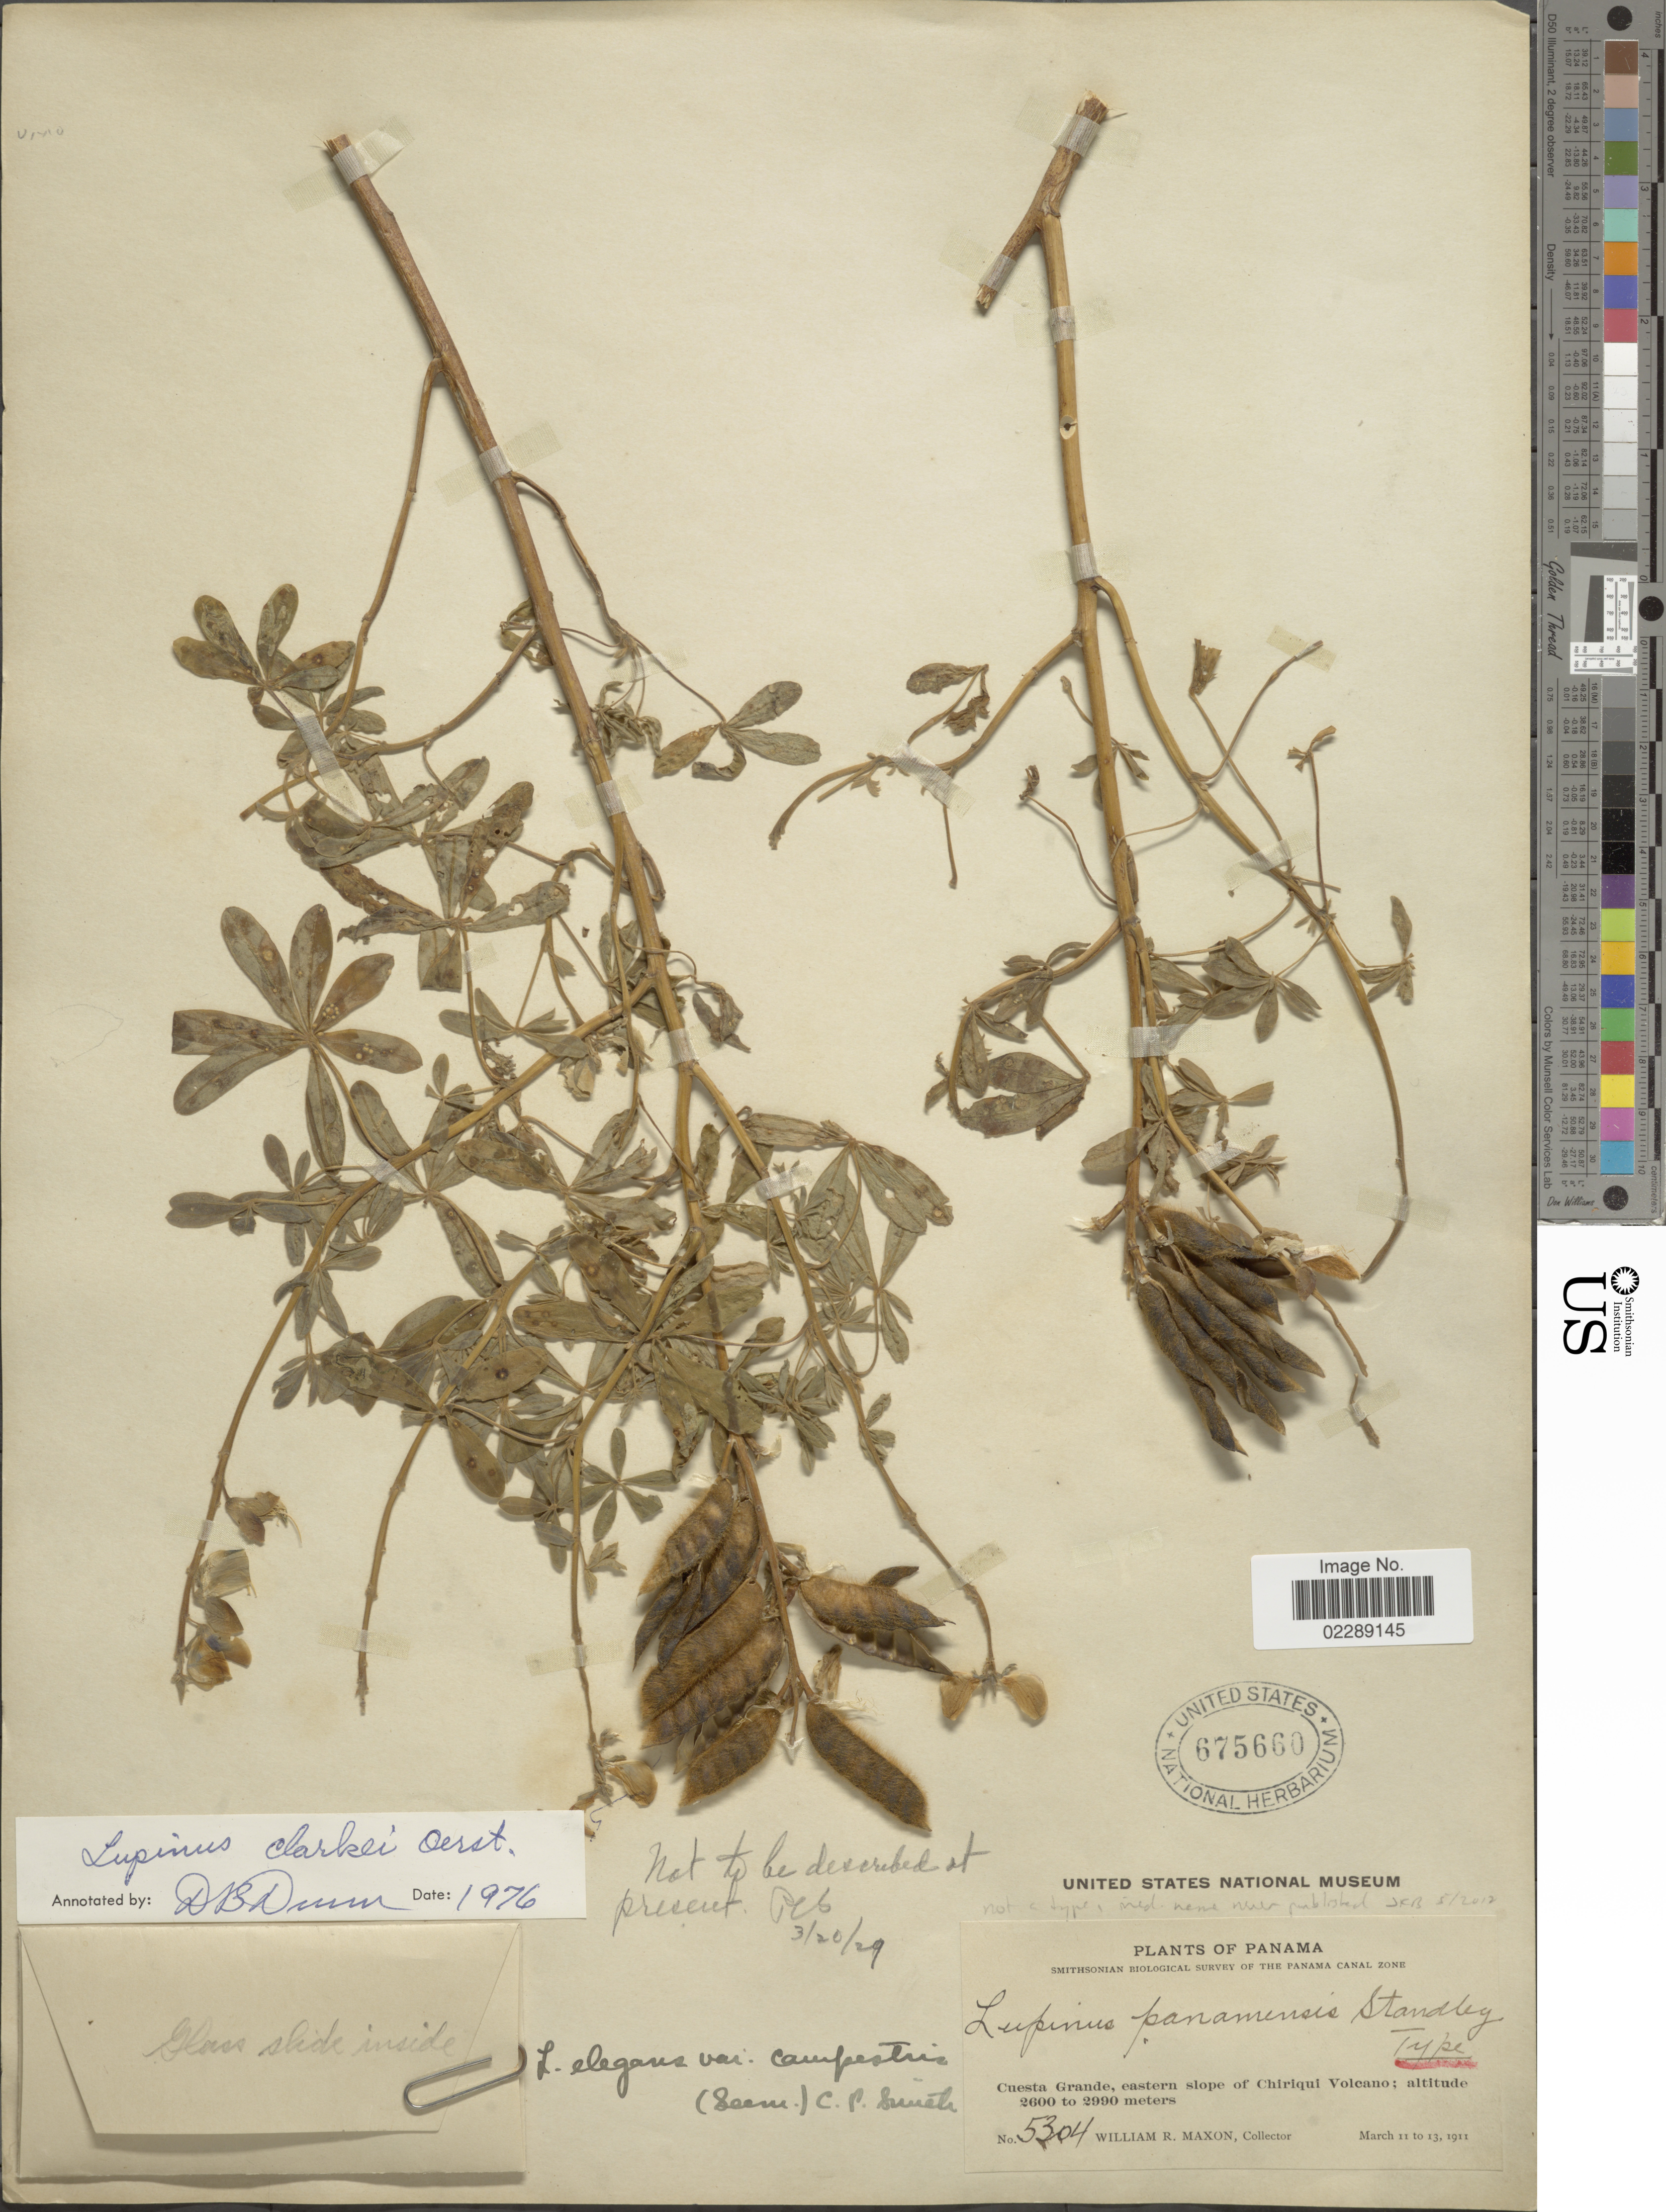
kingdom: Plantae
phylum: Tracheophyta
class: Magnoliopsida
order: Fabales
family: Fabaceae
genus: Lupinus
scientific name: Lupinus clarkei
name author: Oerst.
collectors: W. R. Maxon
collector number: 5304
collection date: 1911-03-11/1911-03-13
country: Panama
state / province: Chiriqui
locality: Cuesta Grande, eastern slope of Chiriqui Volcano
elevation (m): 2600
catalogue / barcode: US 675660